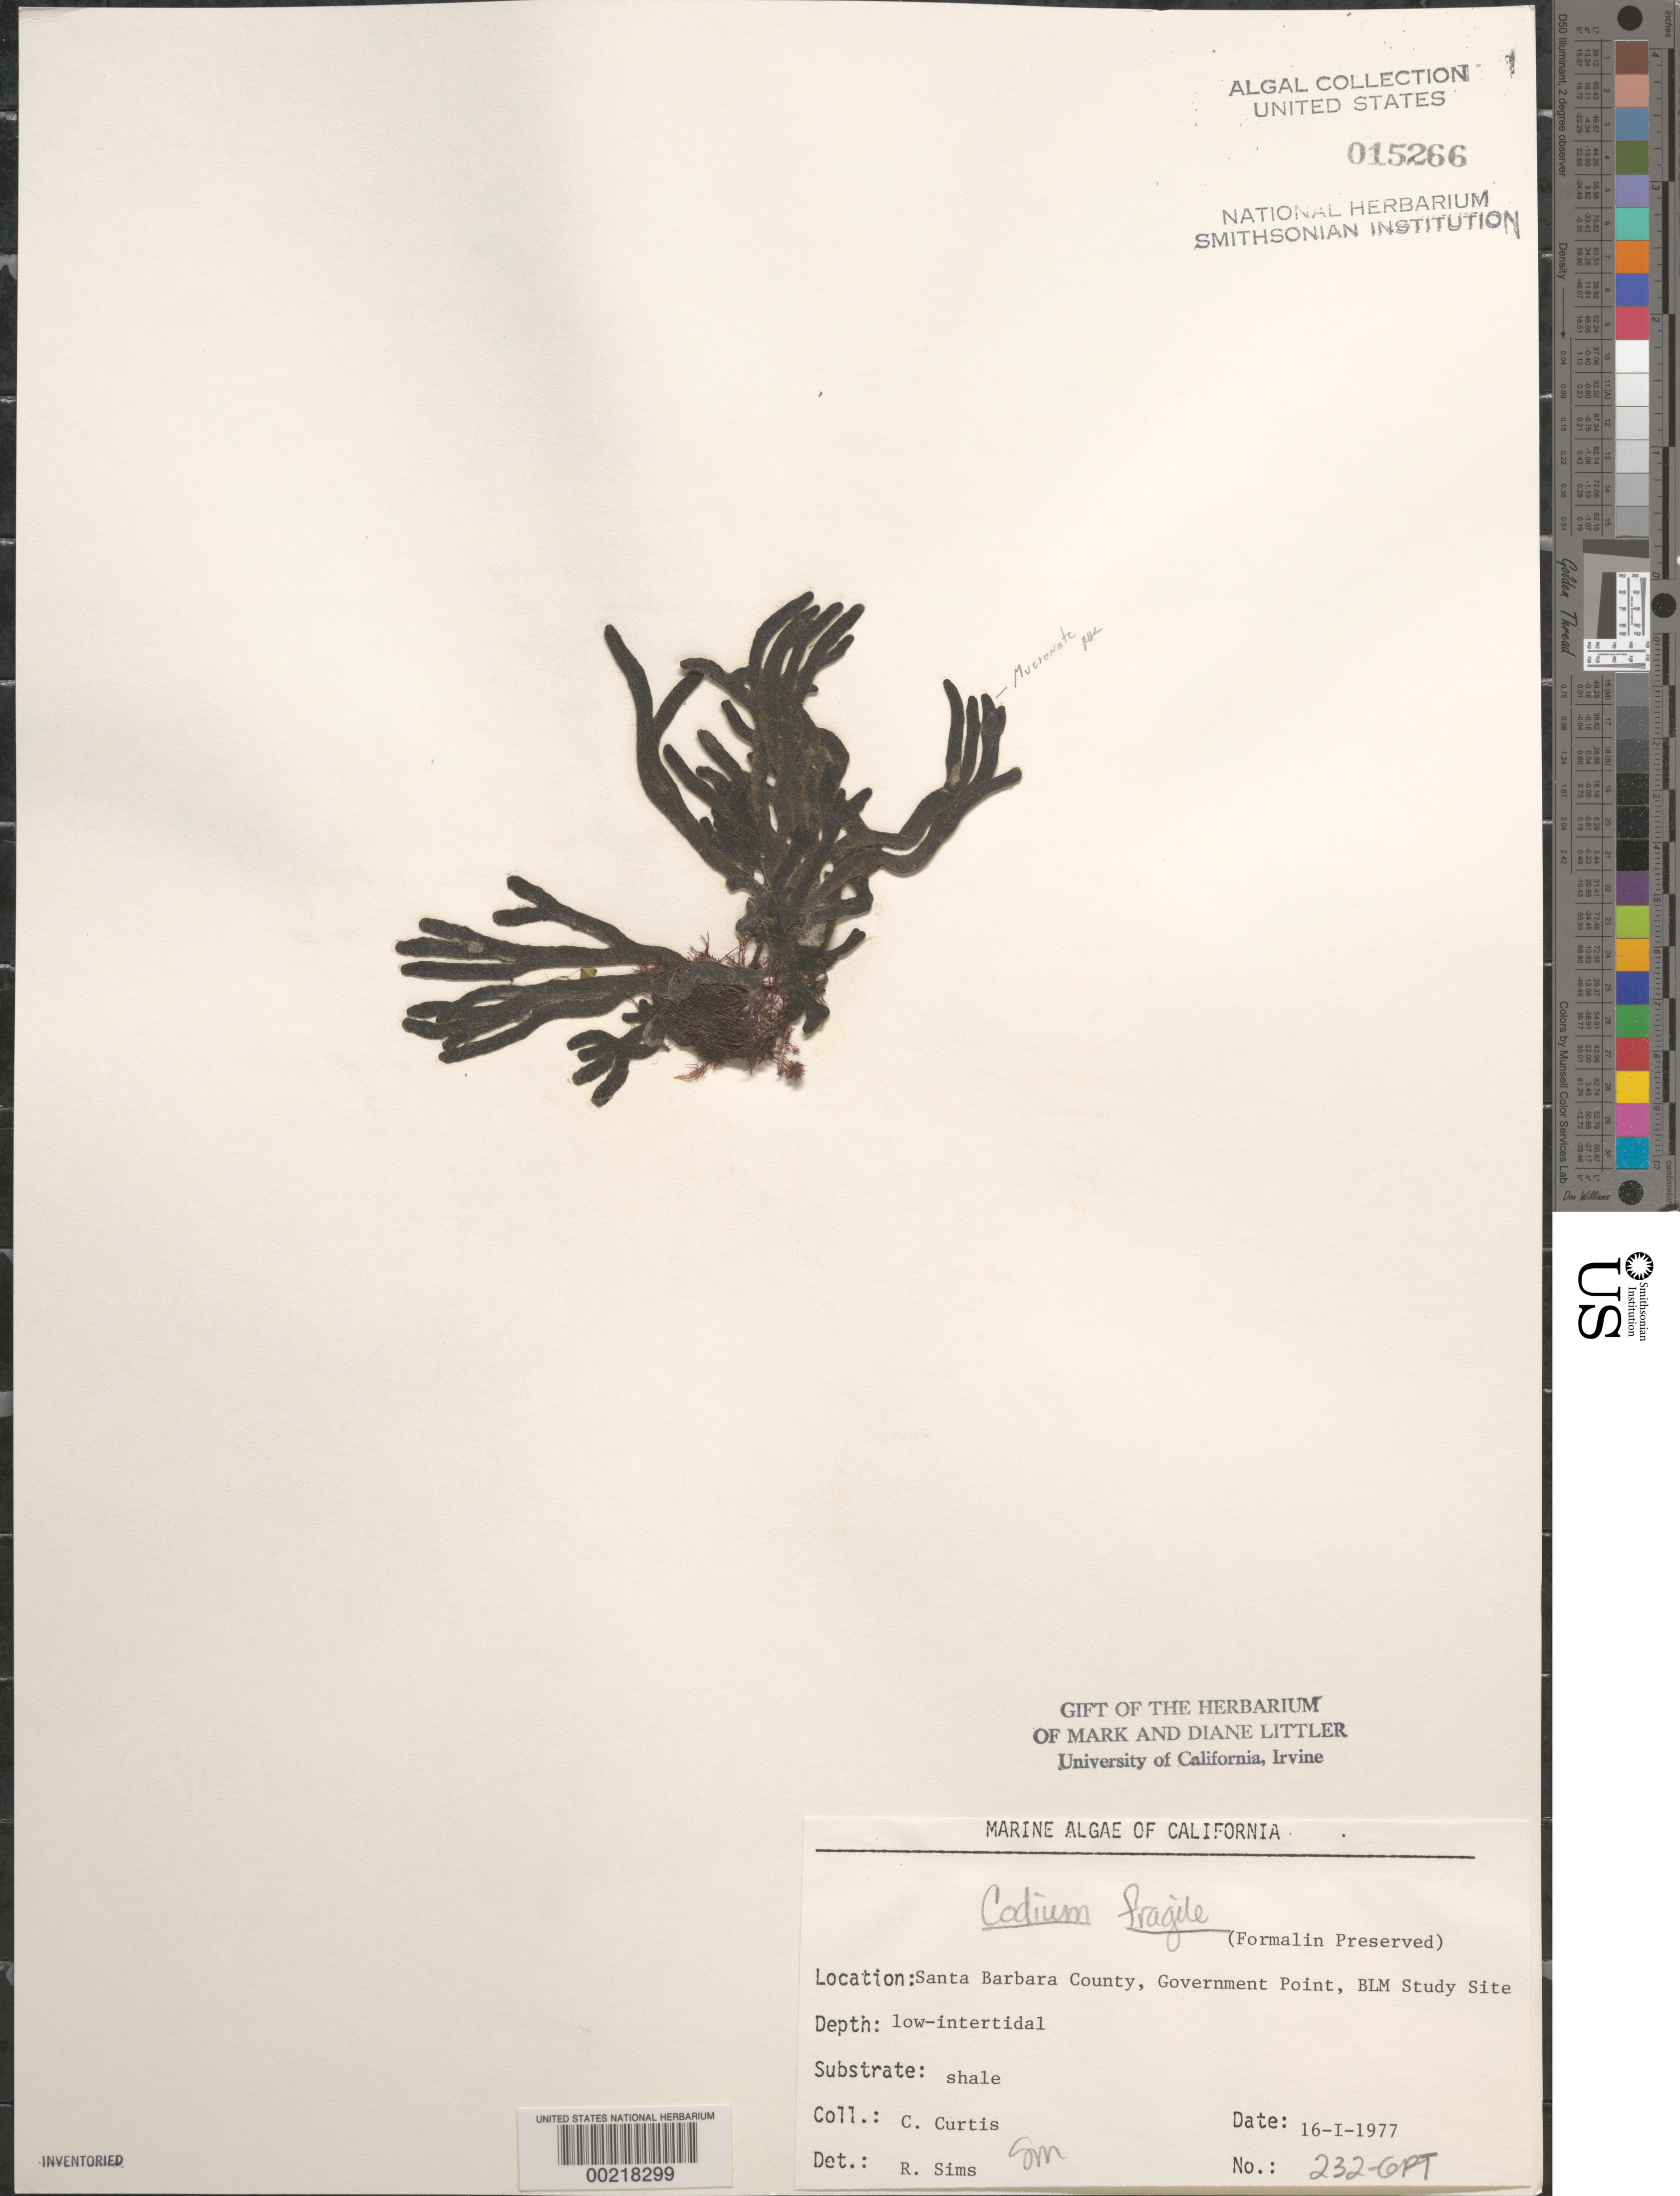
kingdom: Plantae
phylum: Chlorophyta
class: Ulvophyceae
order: Bryopsidales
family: Codiaceae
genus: Codium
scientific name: Codium fragile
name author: (Suringar) P. Hariot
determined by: Sims, Robert H.; Murray, S. N.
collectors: C. Curtis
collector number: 232-gpt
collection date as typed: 16 Jan 1977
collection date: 1977-01-16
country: United States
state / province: California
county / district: Santa Barbara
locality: Government Point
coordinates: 34 26'31"N, 120 24'06"W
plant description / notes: BLM-SOCALBIGHT Rocky Intertidal Survey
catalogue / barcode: US 15266